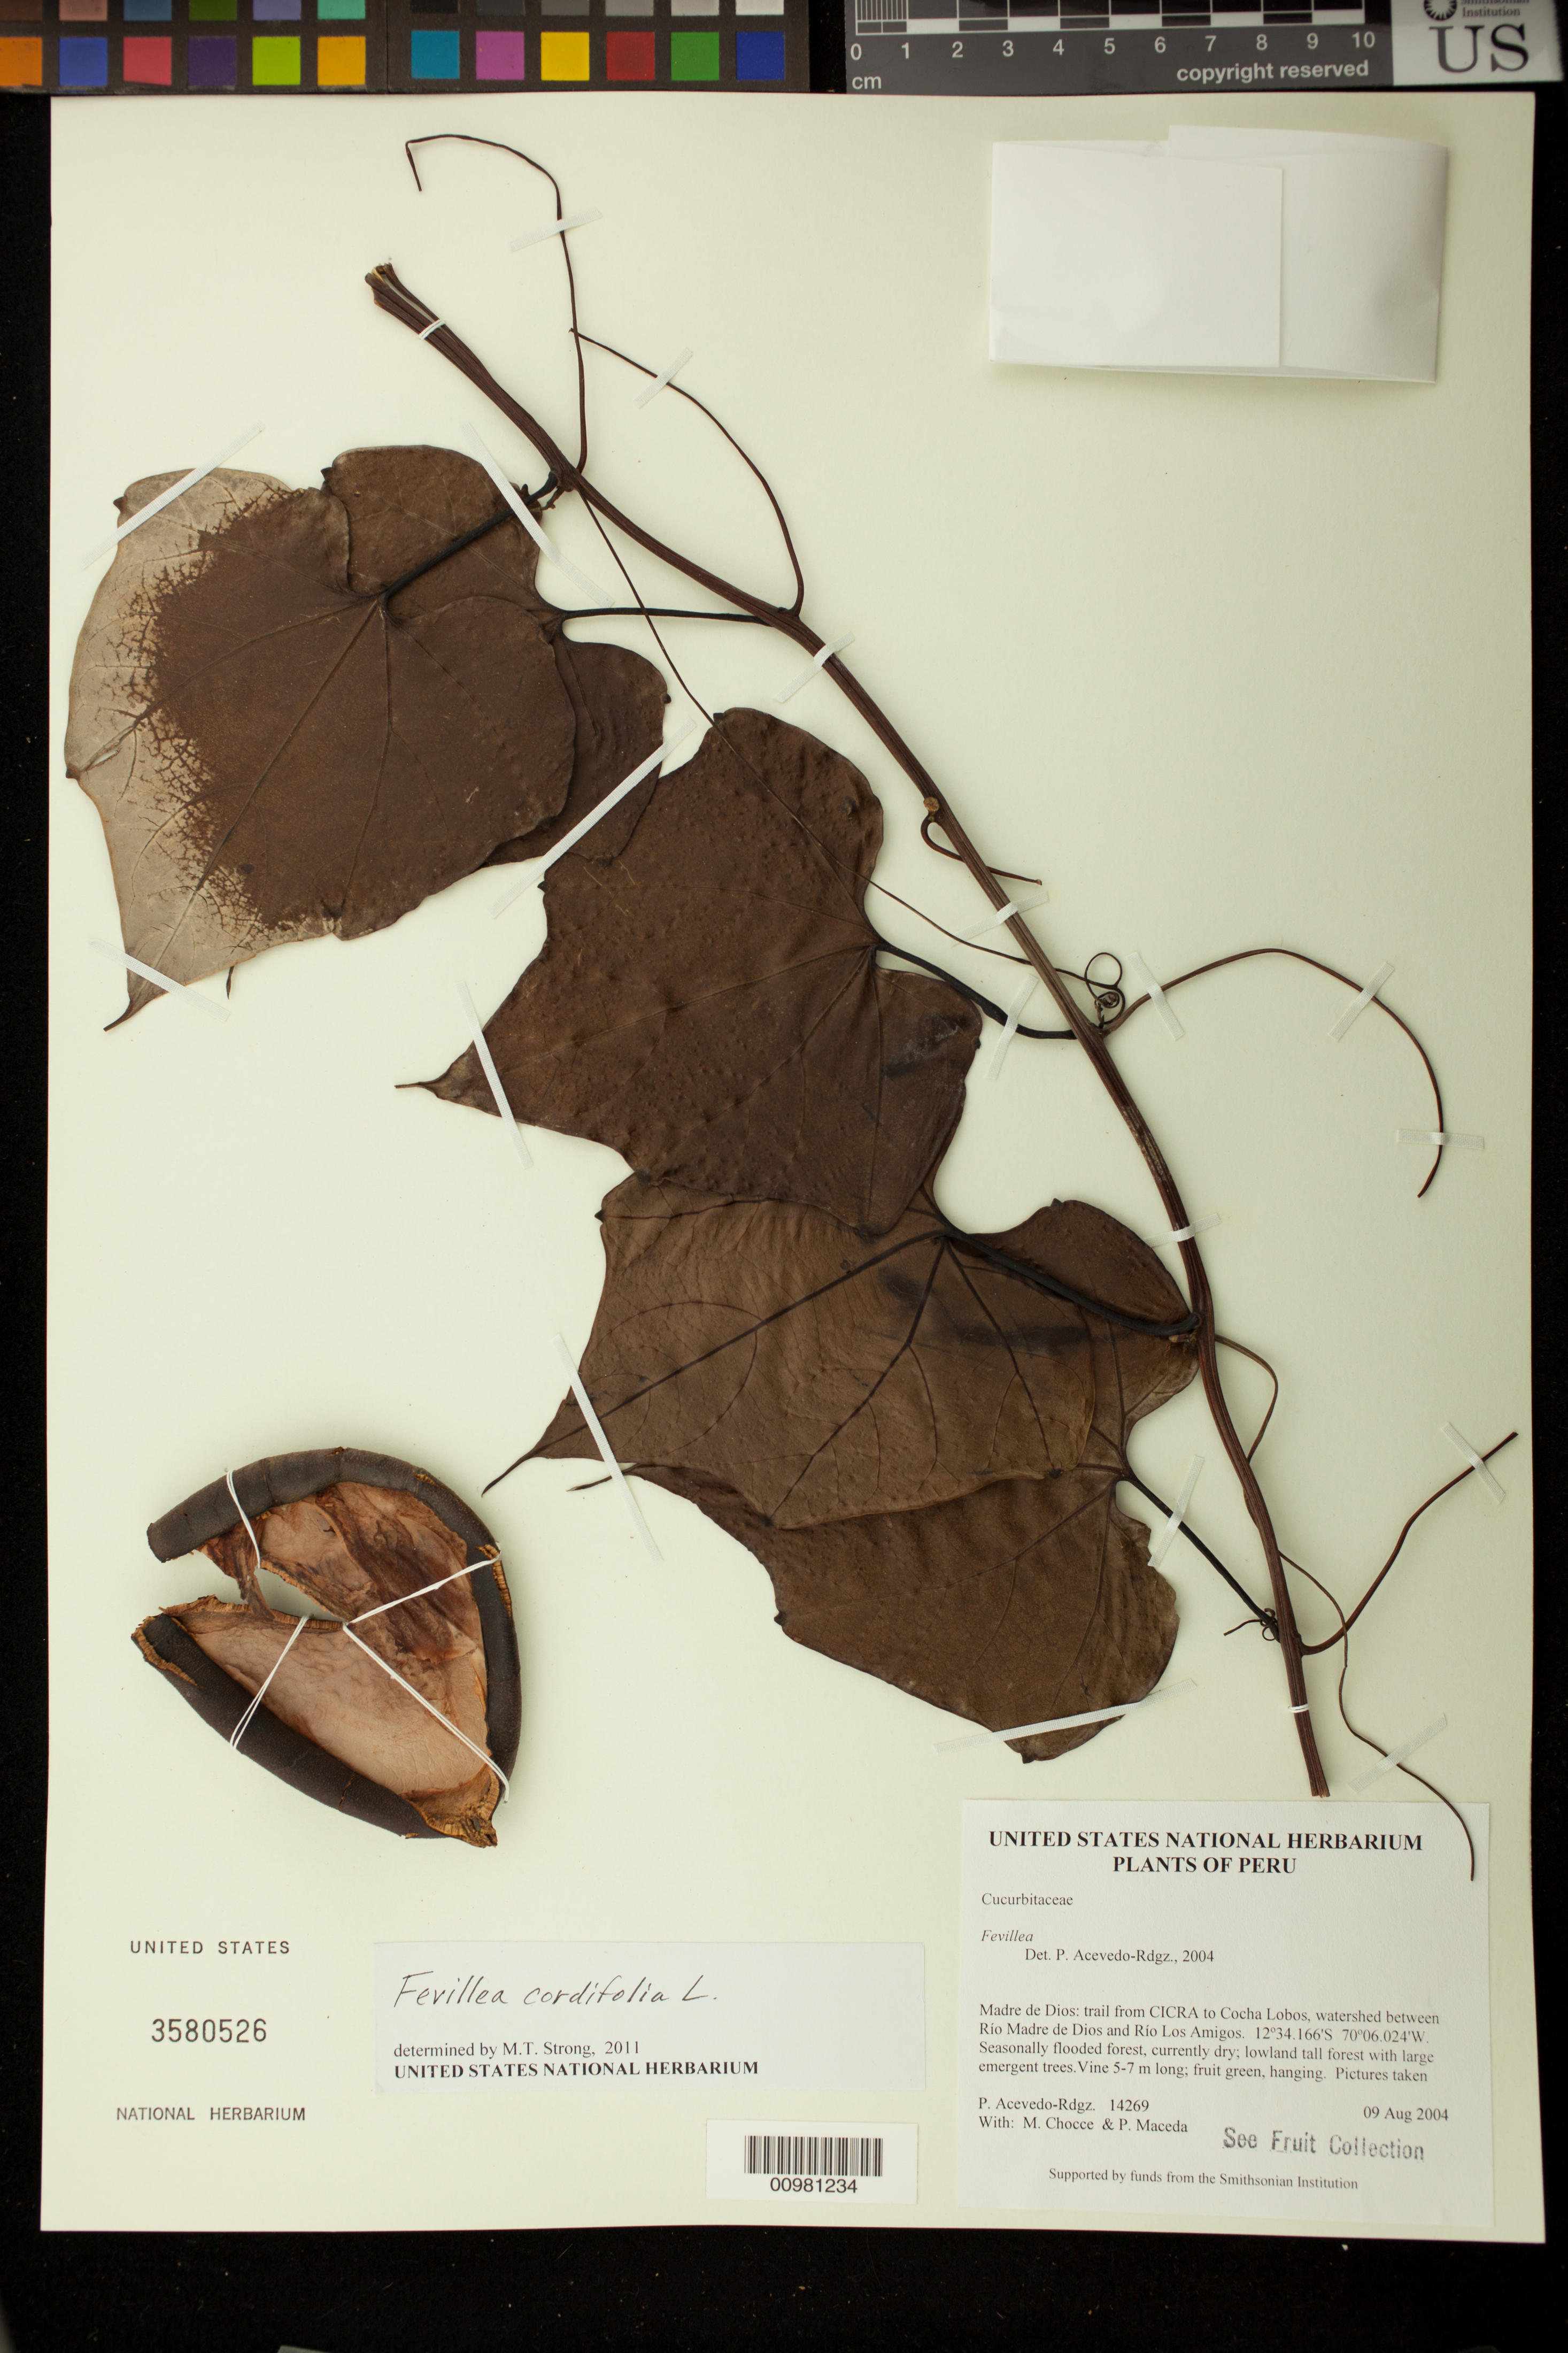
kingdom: Plantae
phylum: Tracheophyta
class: Magnoliopsida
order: Cucurbitales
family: Cucurbitaceae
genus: Fevillea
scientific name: Fevillea cordifolia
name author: L.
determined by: Strong, M. T., (US), Smithsonian Institution - National Museum of Natural History (UNITED STATES)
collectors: P. Acevedo-Rodr., M. Chocce & P. Maceda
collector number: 14269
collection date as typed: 09 Aug 2004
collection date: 2004-08-09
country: Peru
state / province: Madre de Dios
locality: Madre de Dios: trail from CICRA to Cocha Lobos, watershed between Río Madre de Dios and Río Los Amigos.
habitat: Seasonally flooded forest, currently dry; lowland tall forest with large emergent trees.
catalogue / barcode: US 3580526